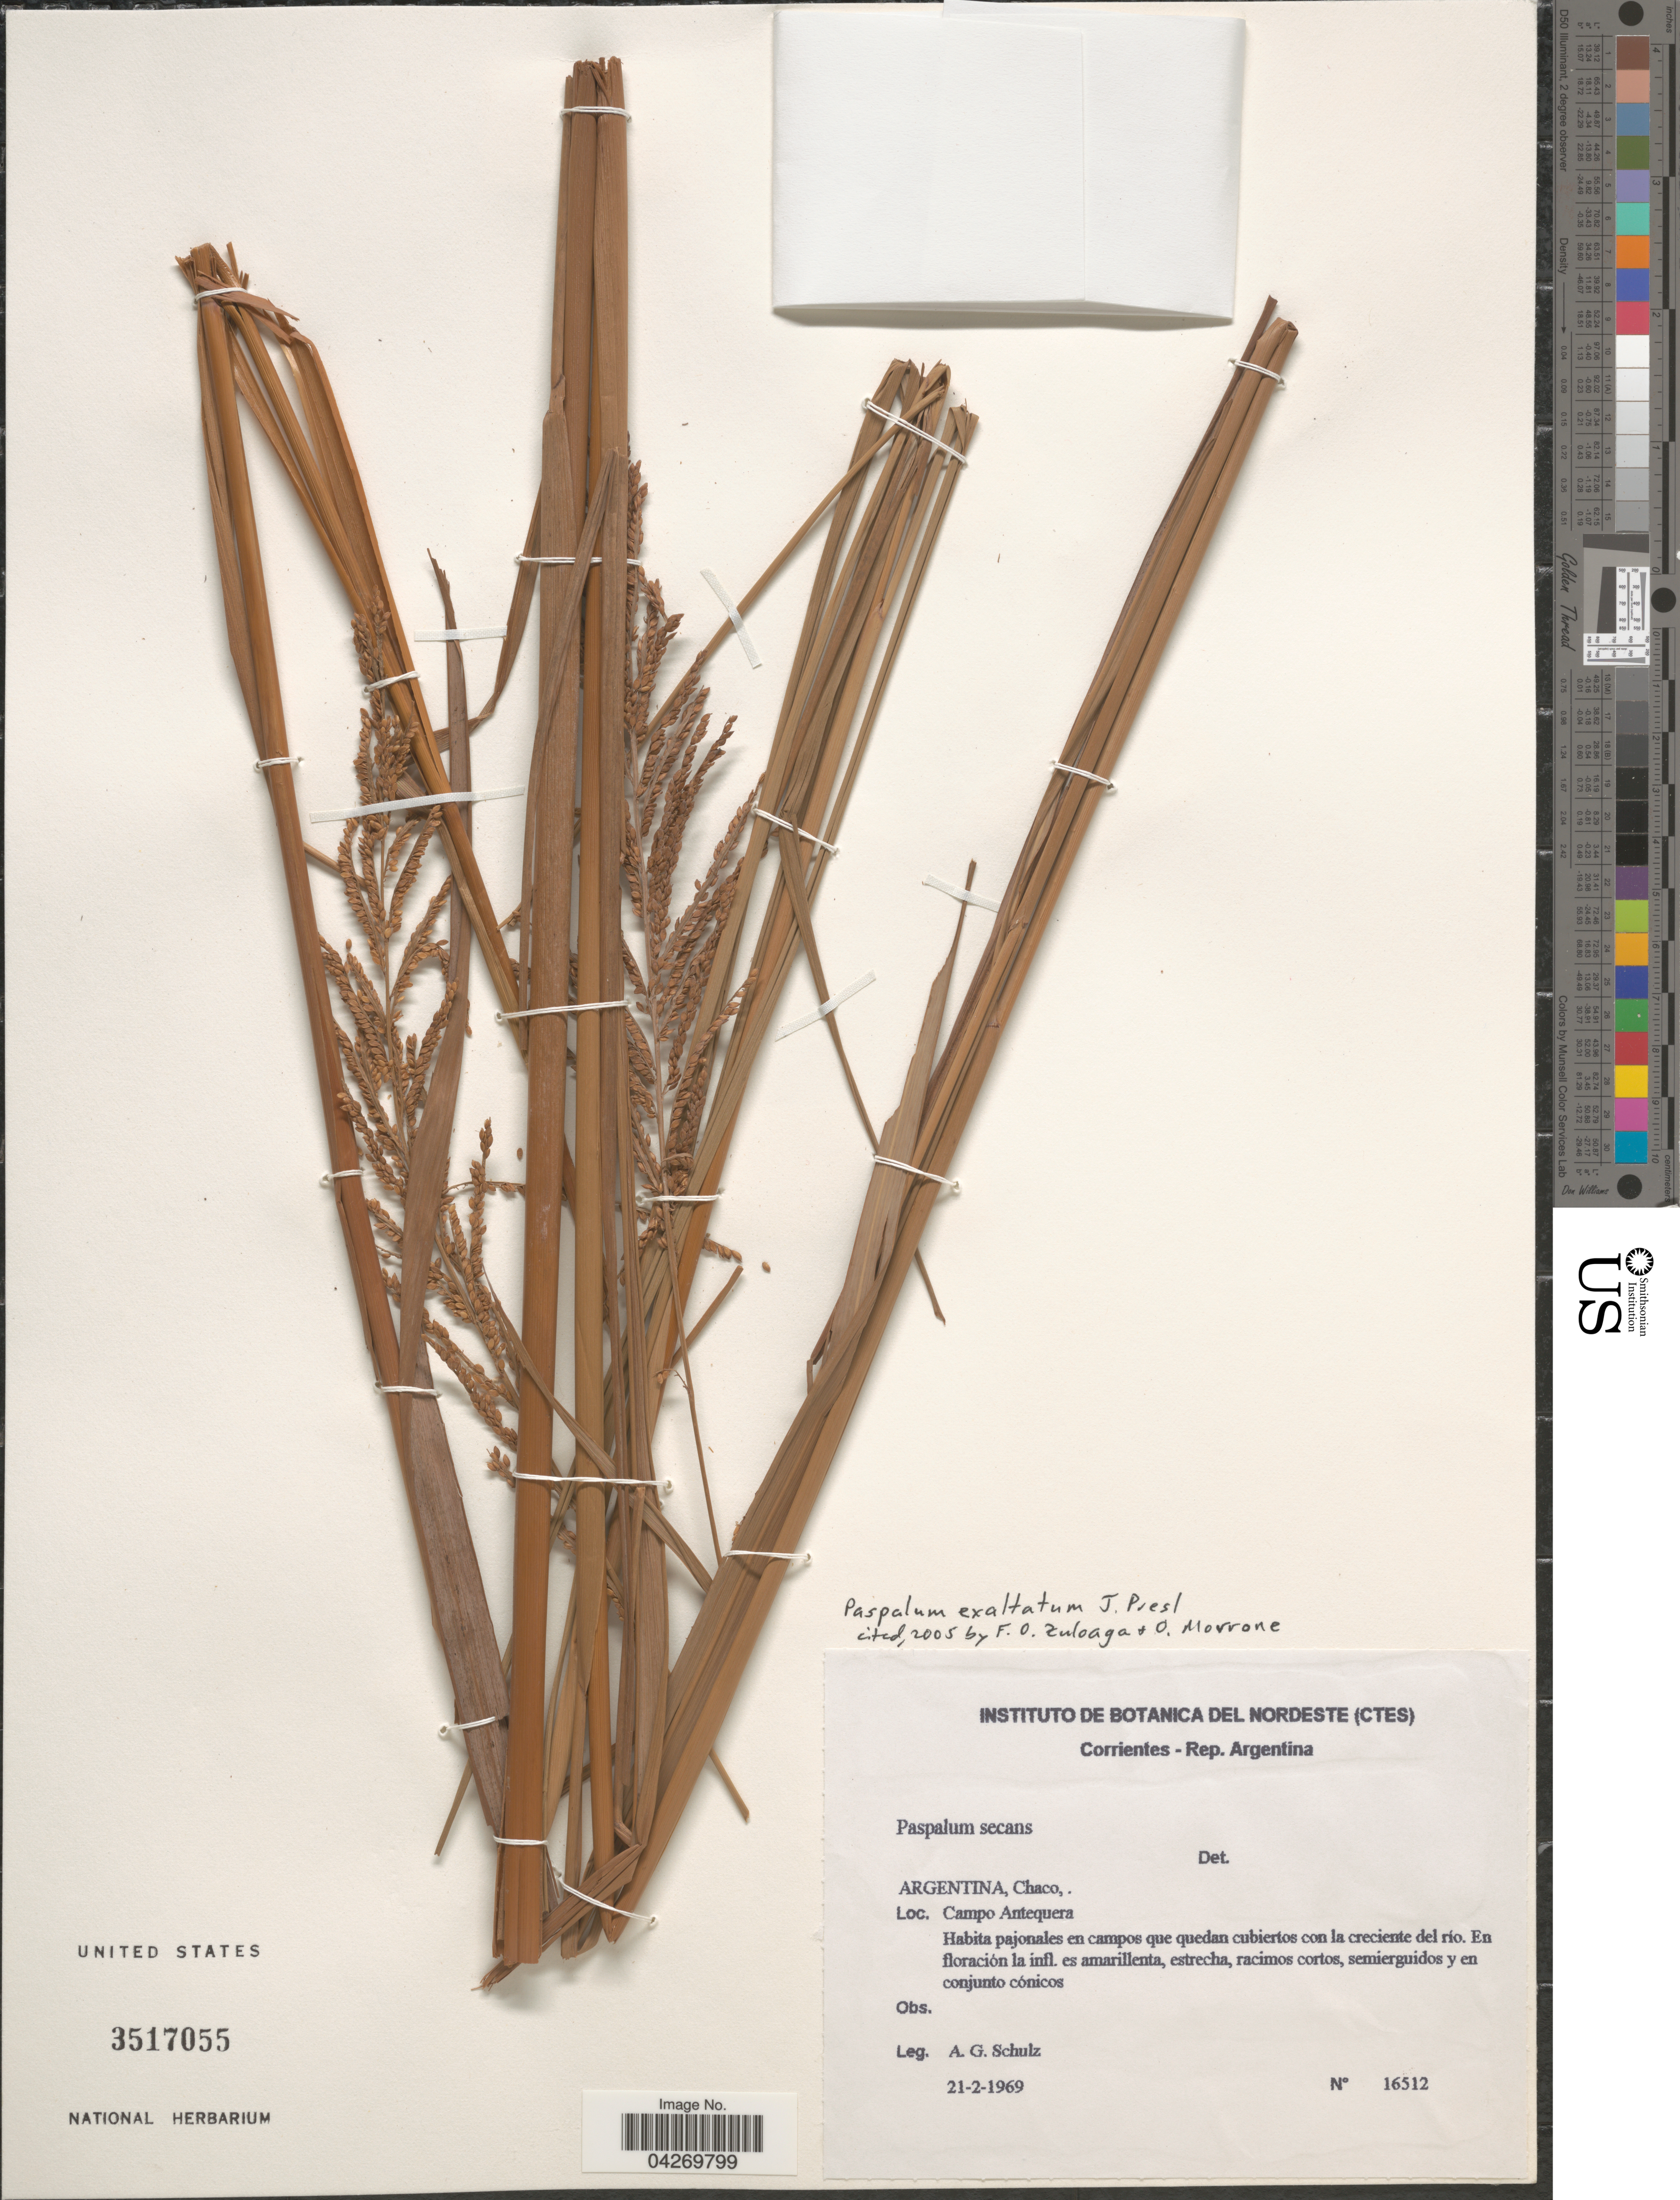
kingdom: Plantae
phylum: Tracheophyta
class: Liliopsida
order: Poales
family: Poaceae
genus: Paspalum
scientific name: Paspalum exaltatum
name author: J. Presl in C. Presl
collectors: A. G. Schulz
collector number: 16512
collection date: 1969-02-21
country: Argentina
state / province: Chaco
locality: Corrientes. Chaco. Campo Antequera.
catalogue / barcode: US 3517055